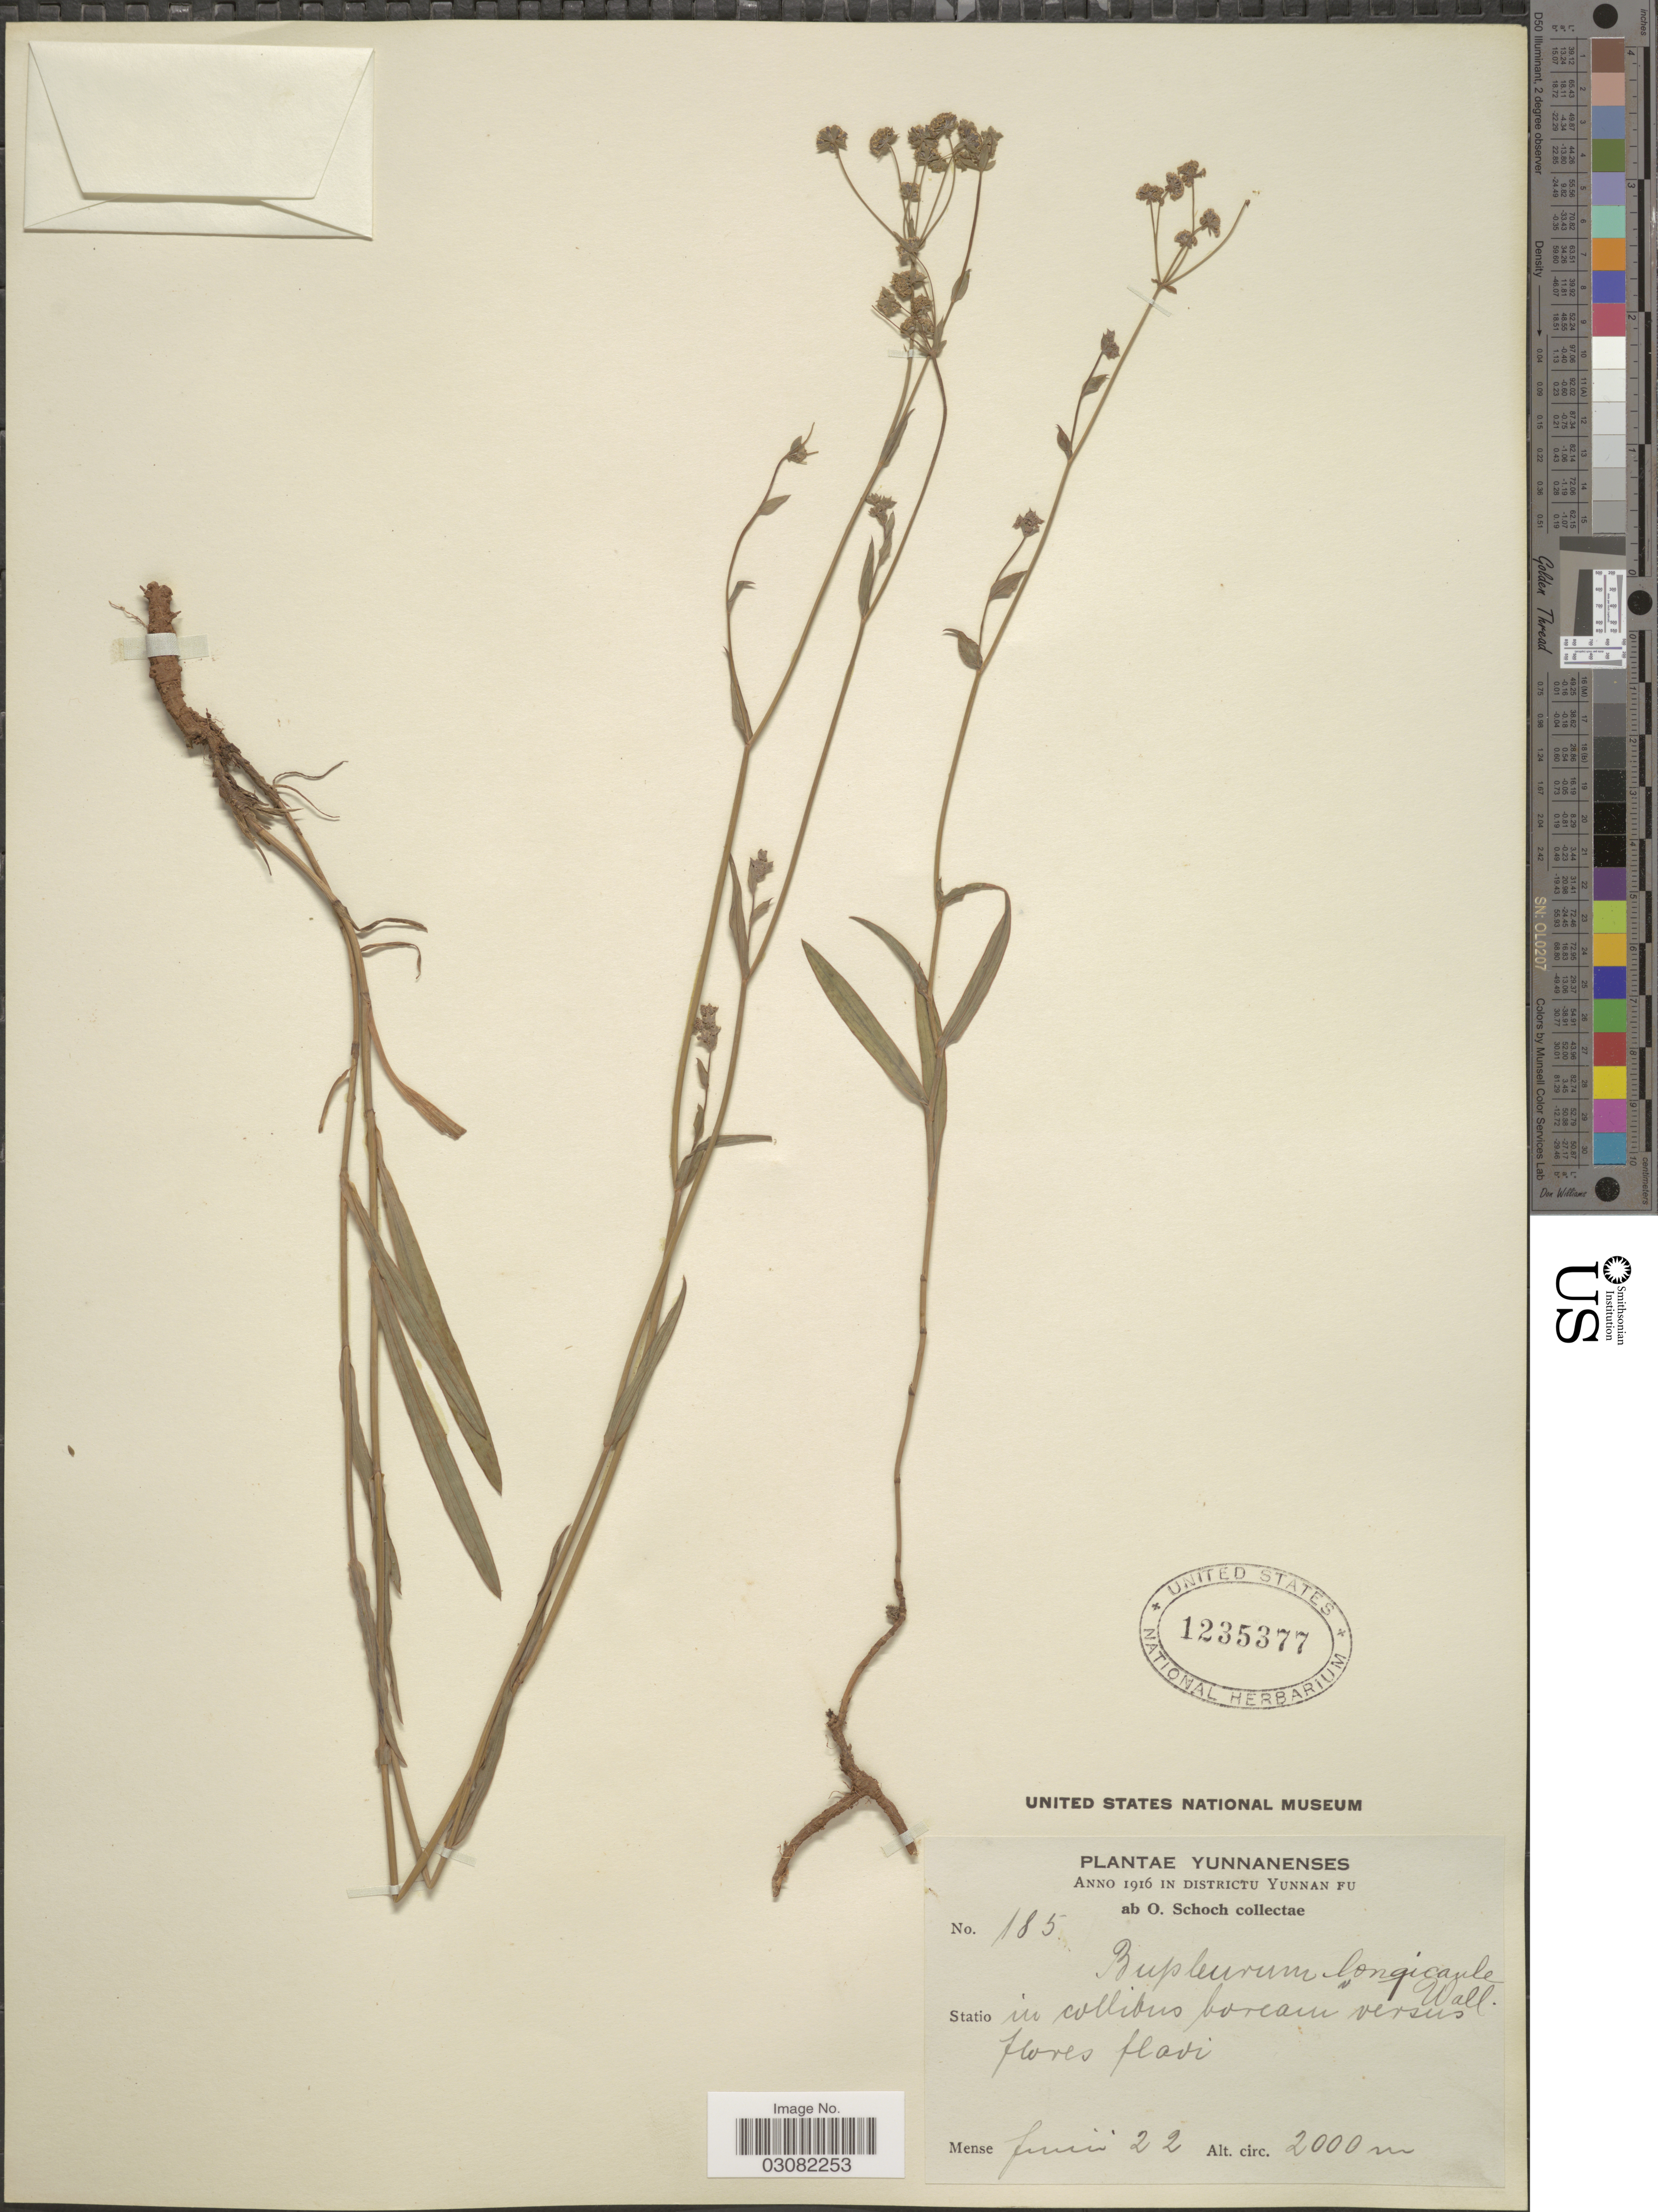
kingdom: Plantae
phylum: Tracheophyta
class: Magnoliopsida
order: Apiales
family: Apiaceae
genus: Bupleurum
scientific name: Bupleurum longicaule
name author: Wall ex DC.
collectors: O. Schoch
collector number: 185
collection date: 1916-06-22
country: China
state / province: Yunnan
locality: In Districtu Yunnan Fu.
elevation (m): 2000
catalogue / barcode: US 1235377